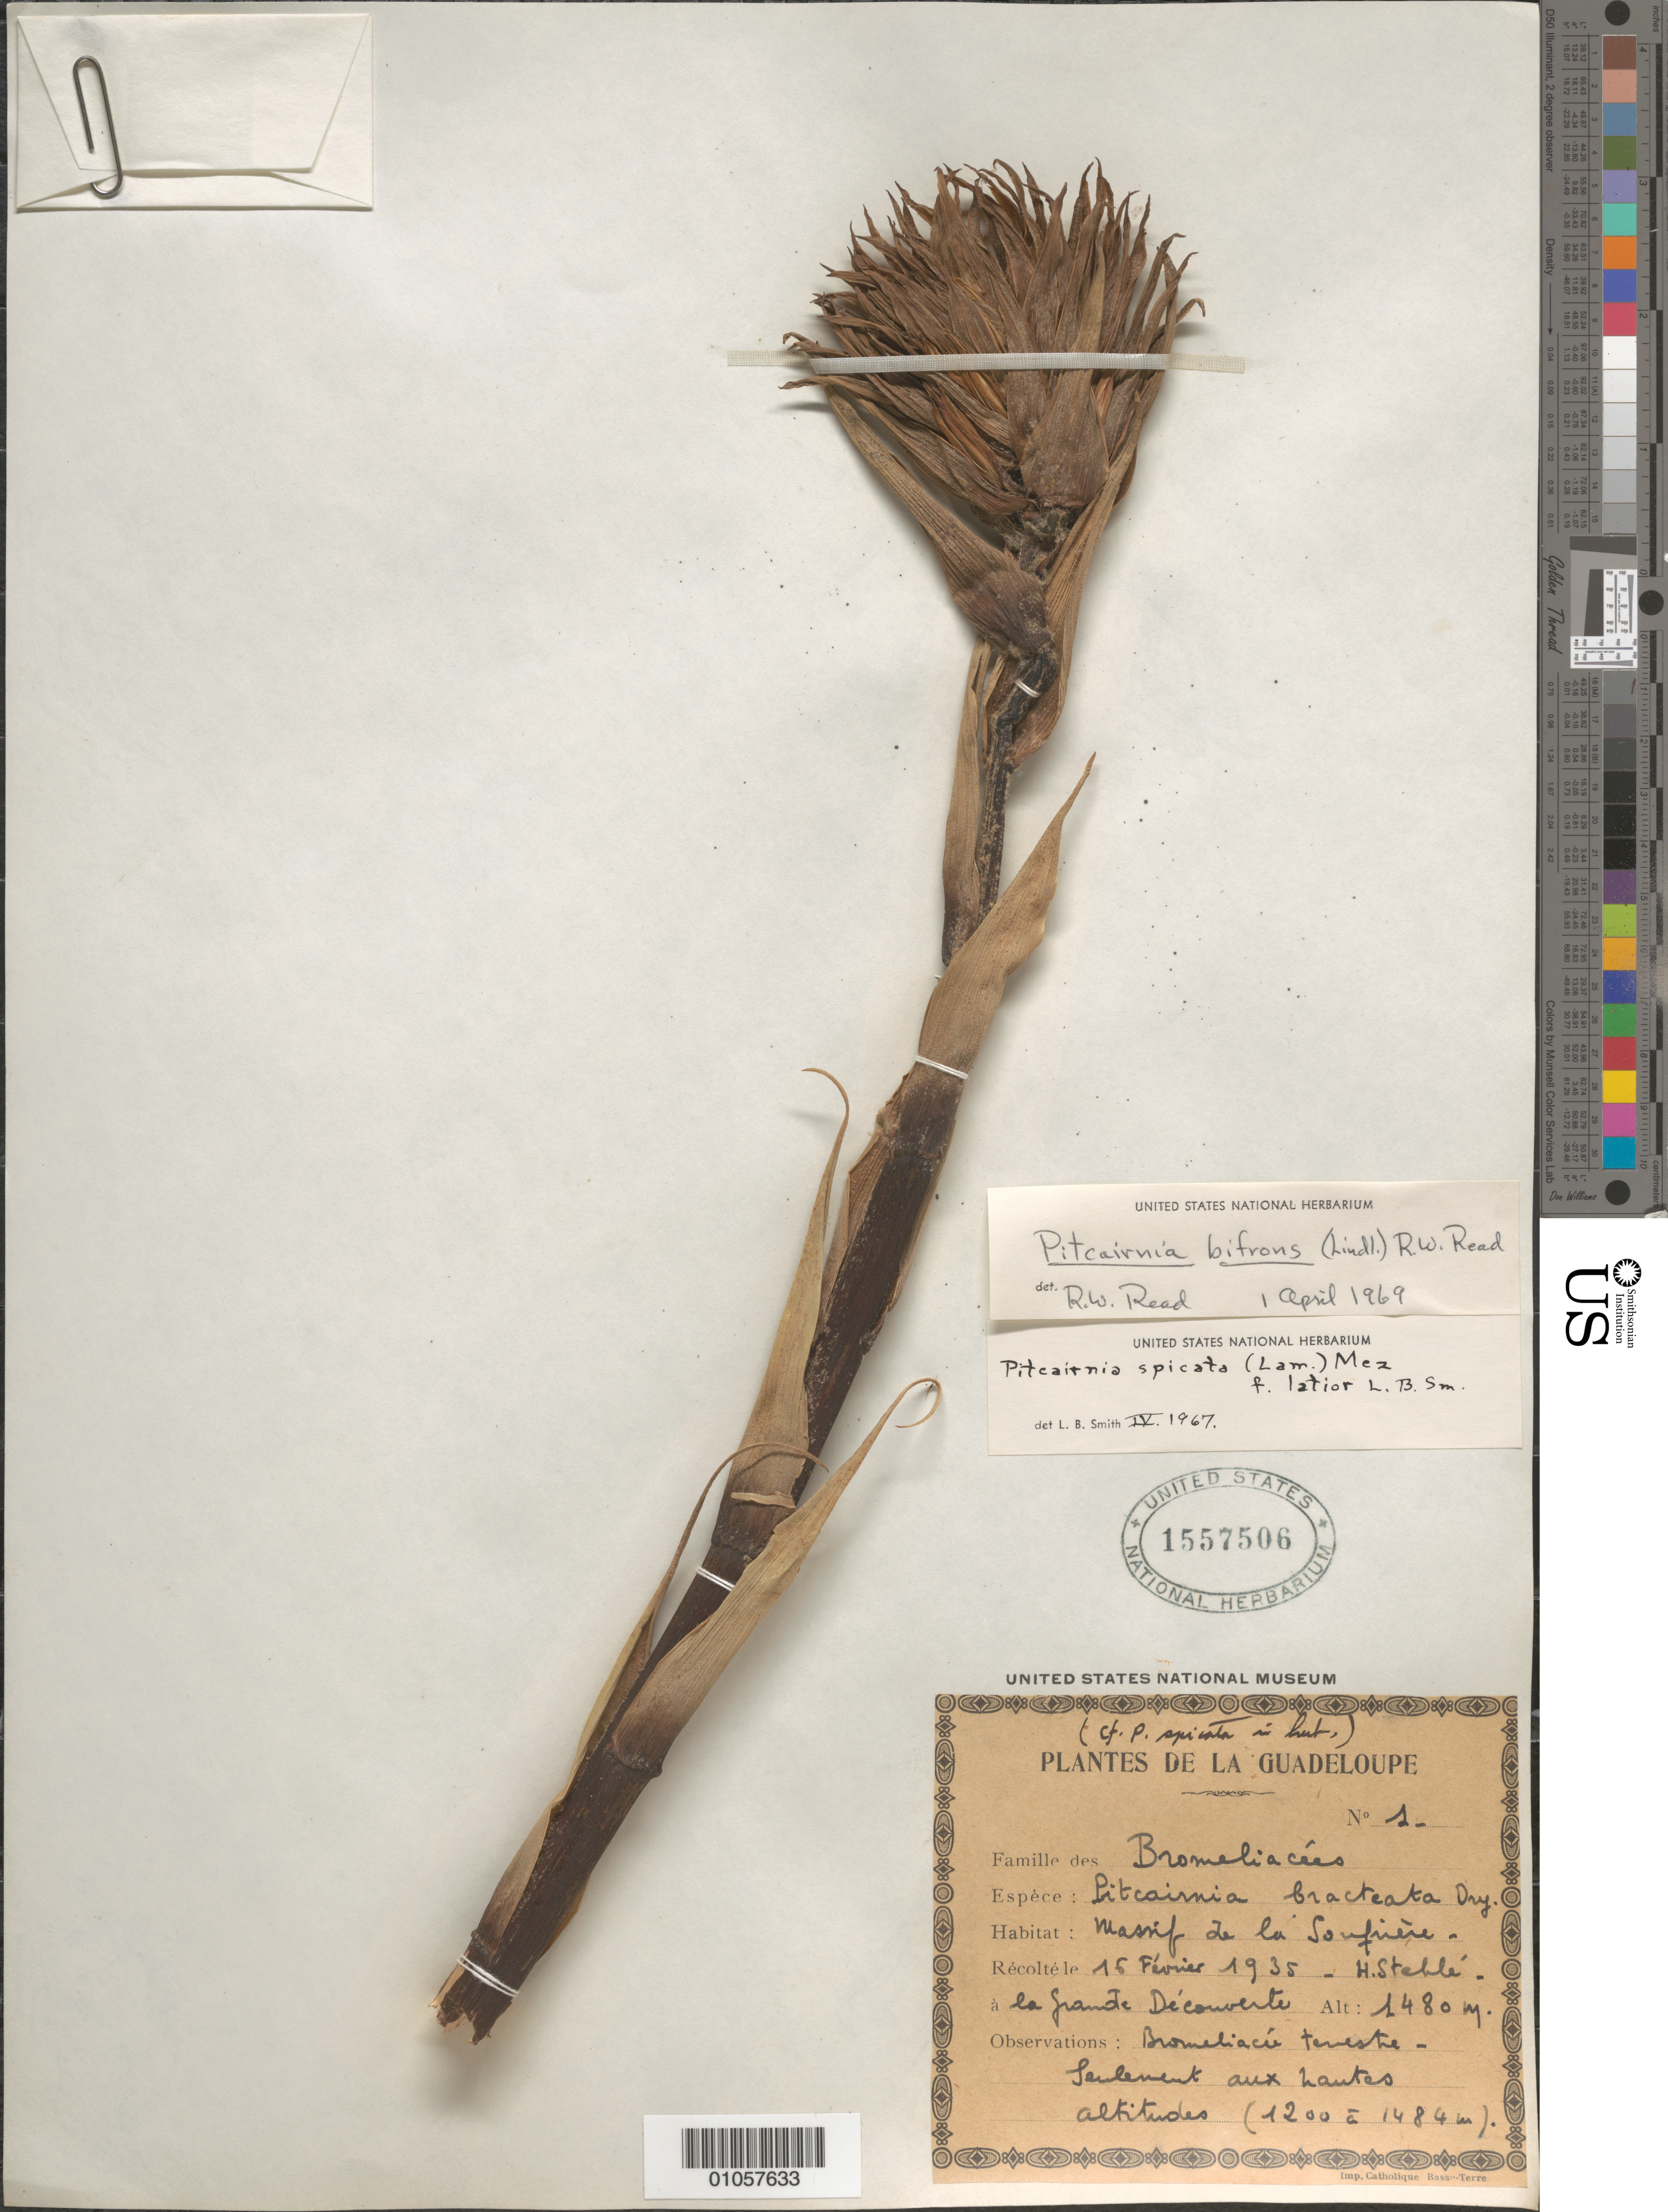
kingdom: Plantae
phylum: Tracheophyta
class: Liliopsida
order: Poales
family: Bromeliaceae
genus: Pitcairnia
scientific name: Pitcairnia bifrons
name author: (Lindl.) Read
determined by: Read, Robert W., (US), NMNH (UNITED STATES)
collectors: H. Stehlé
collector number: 1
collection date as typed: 15 Feb 1935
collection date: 1935-02-15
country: Guadeloupe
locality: Massif de la Soufriere, à la Grande Découverte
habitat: Sulement aux hautes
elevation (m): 1480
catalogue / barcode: US 1557506